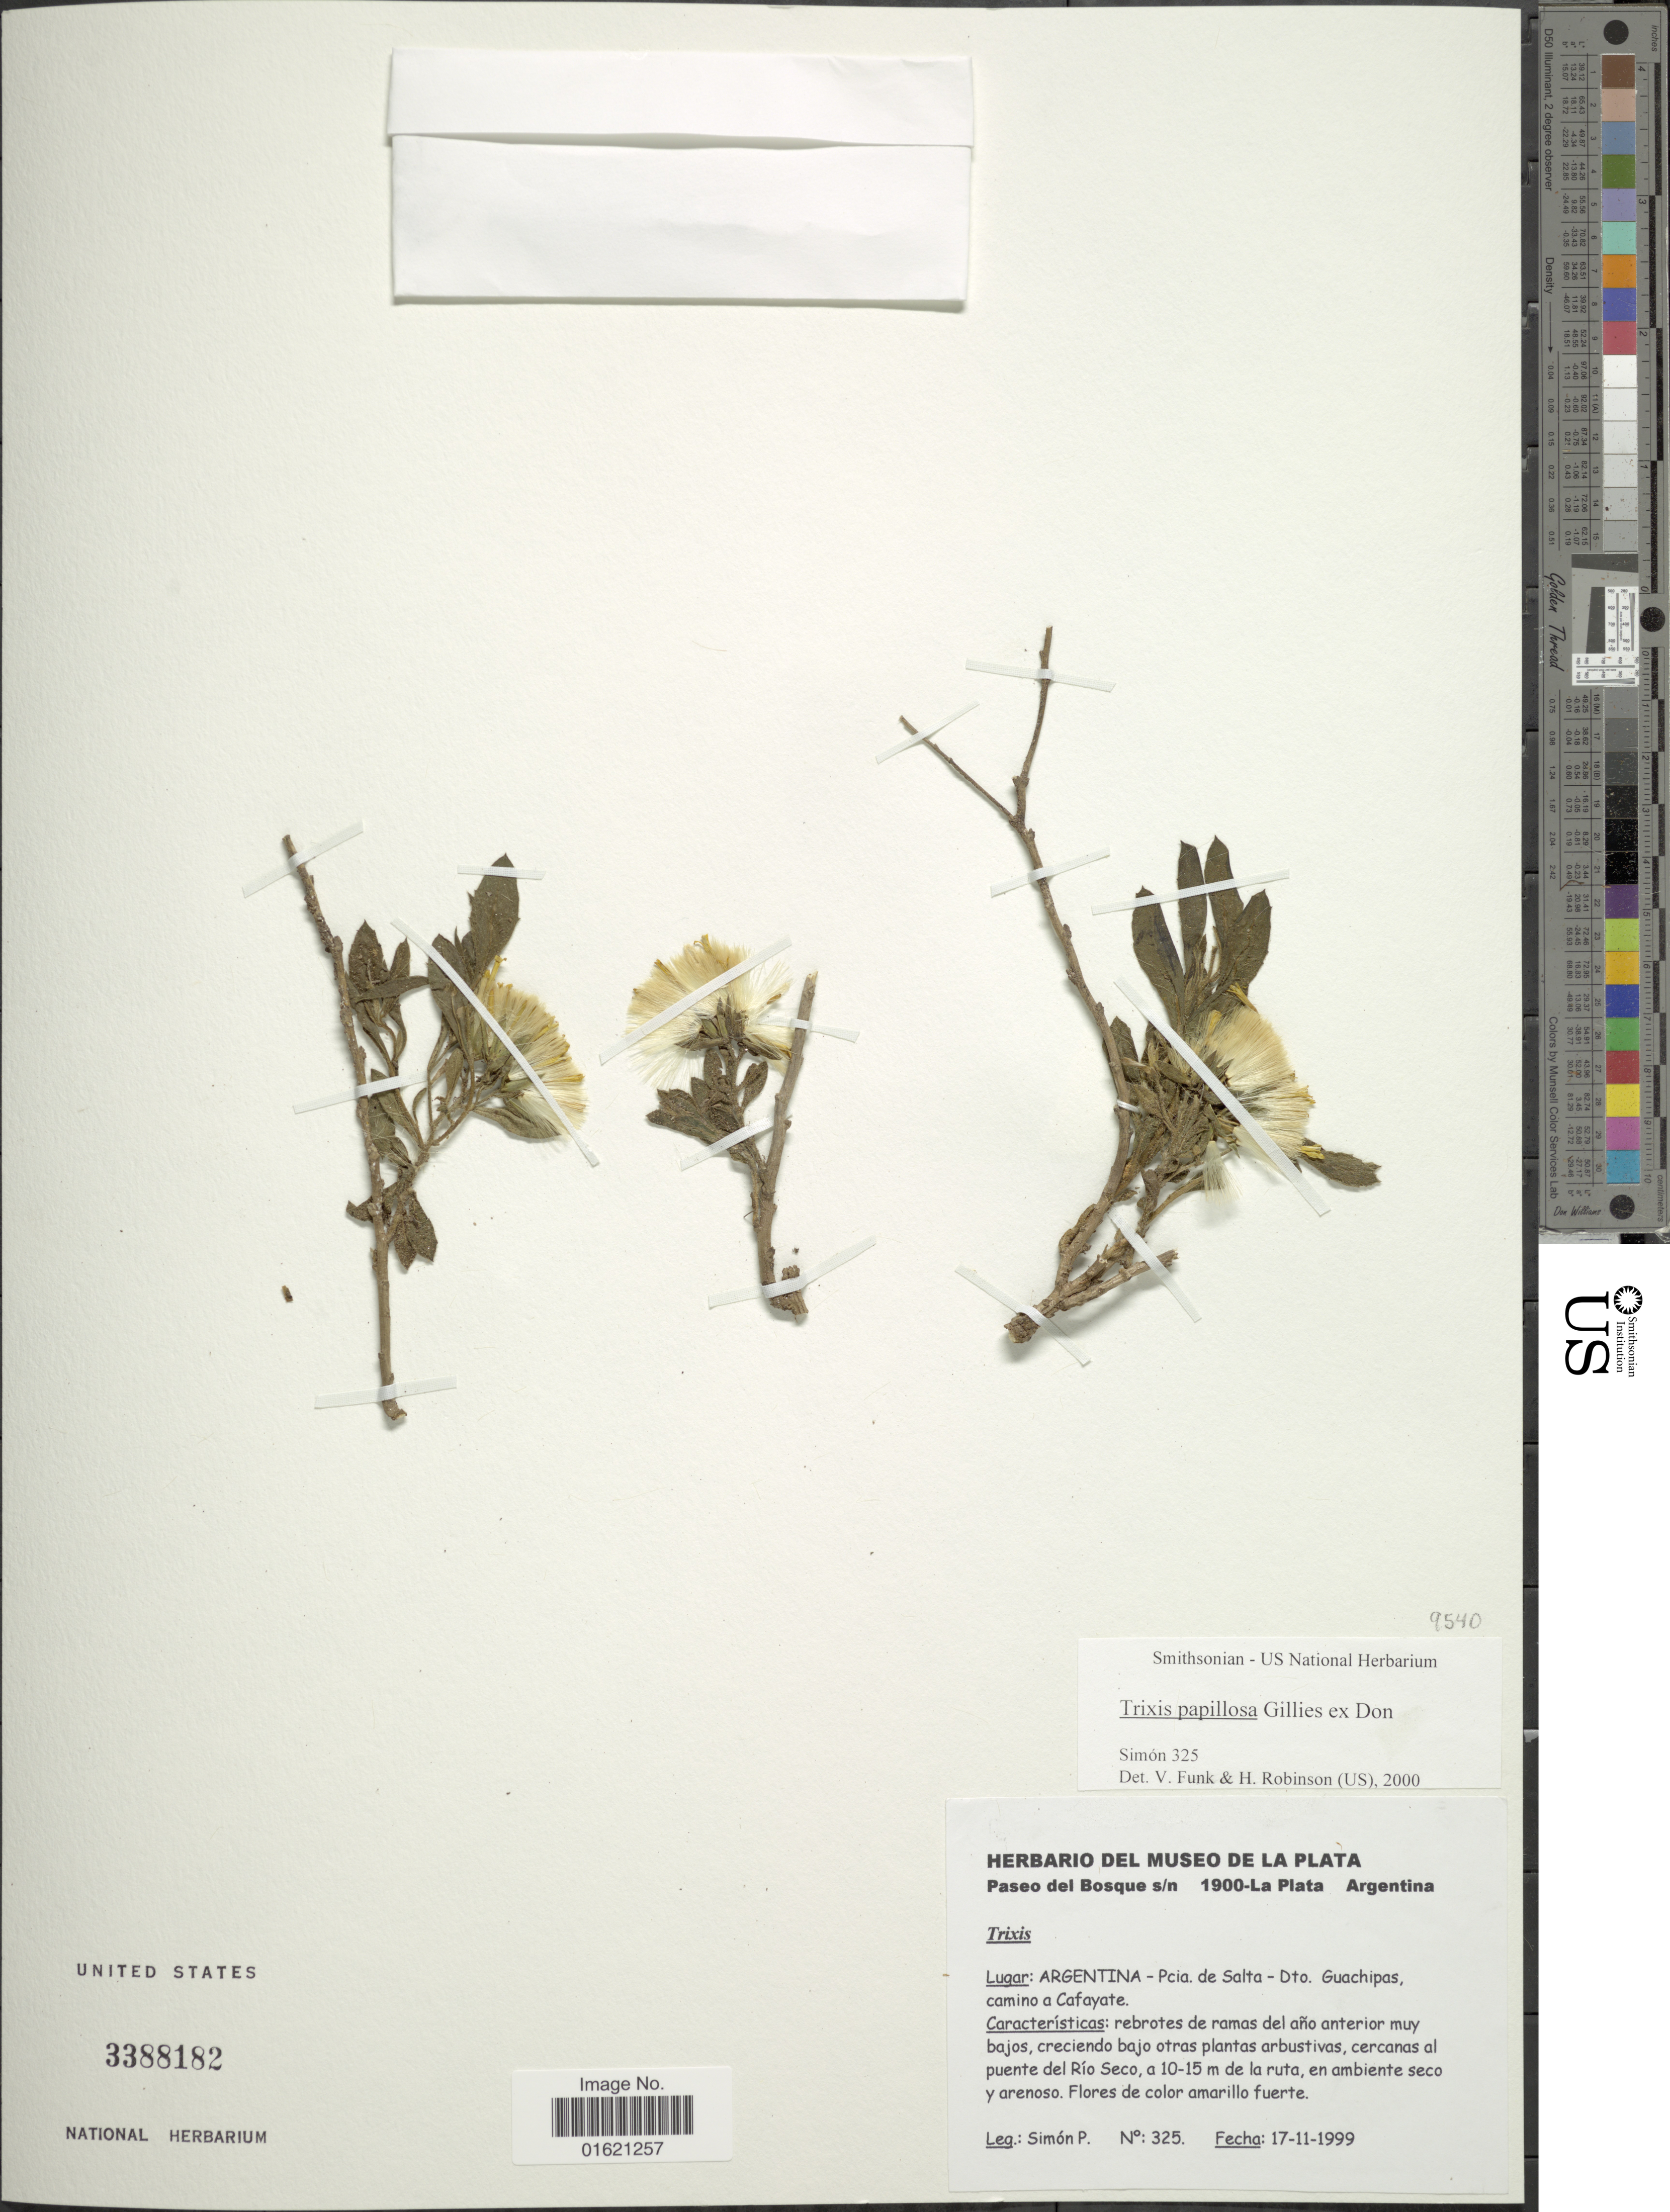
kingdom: Plantae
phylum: Tracheophyta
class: Magnoliopsida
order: Asterales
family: Asteraceae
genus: Trixis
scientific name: Trixis cacalioides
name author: (Kunth) D. Don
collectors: P. Simon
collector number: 325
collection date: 1999-11-17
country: Argentina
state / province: Salta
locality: Dto. Guachipas, camino a Cafayate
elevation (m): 10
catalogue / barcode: US 3388182